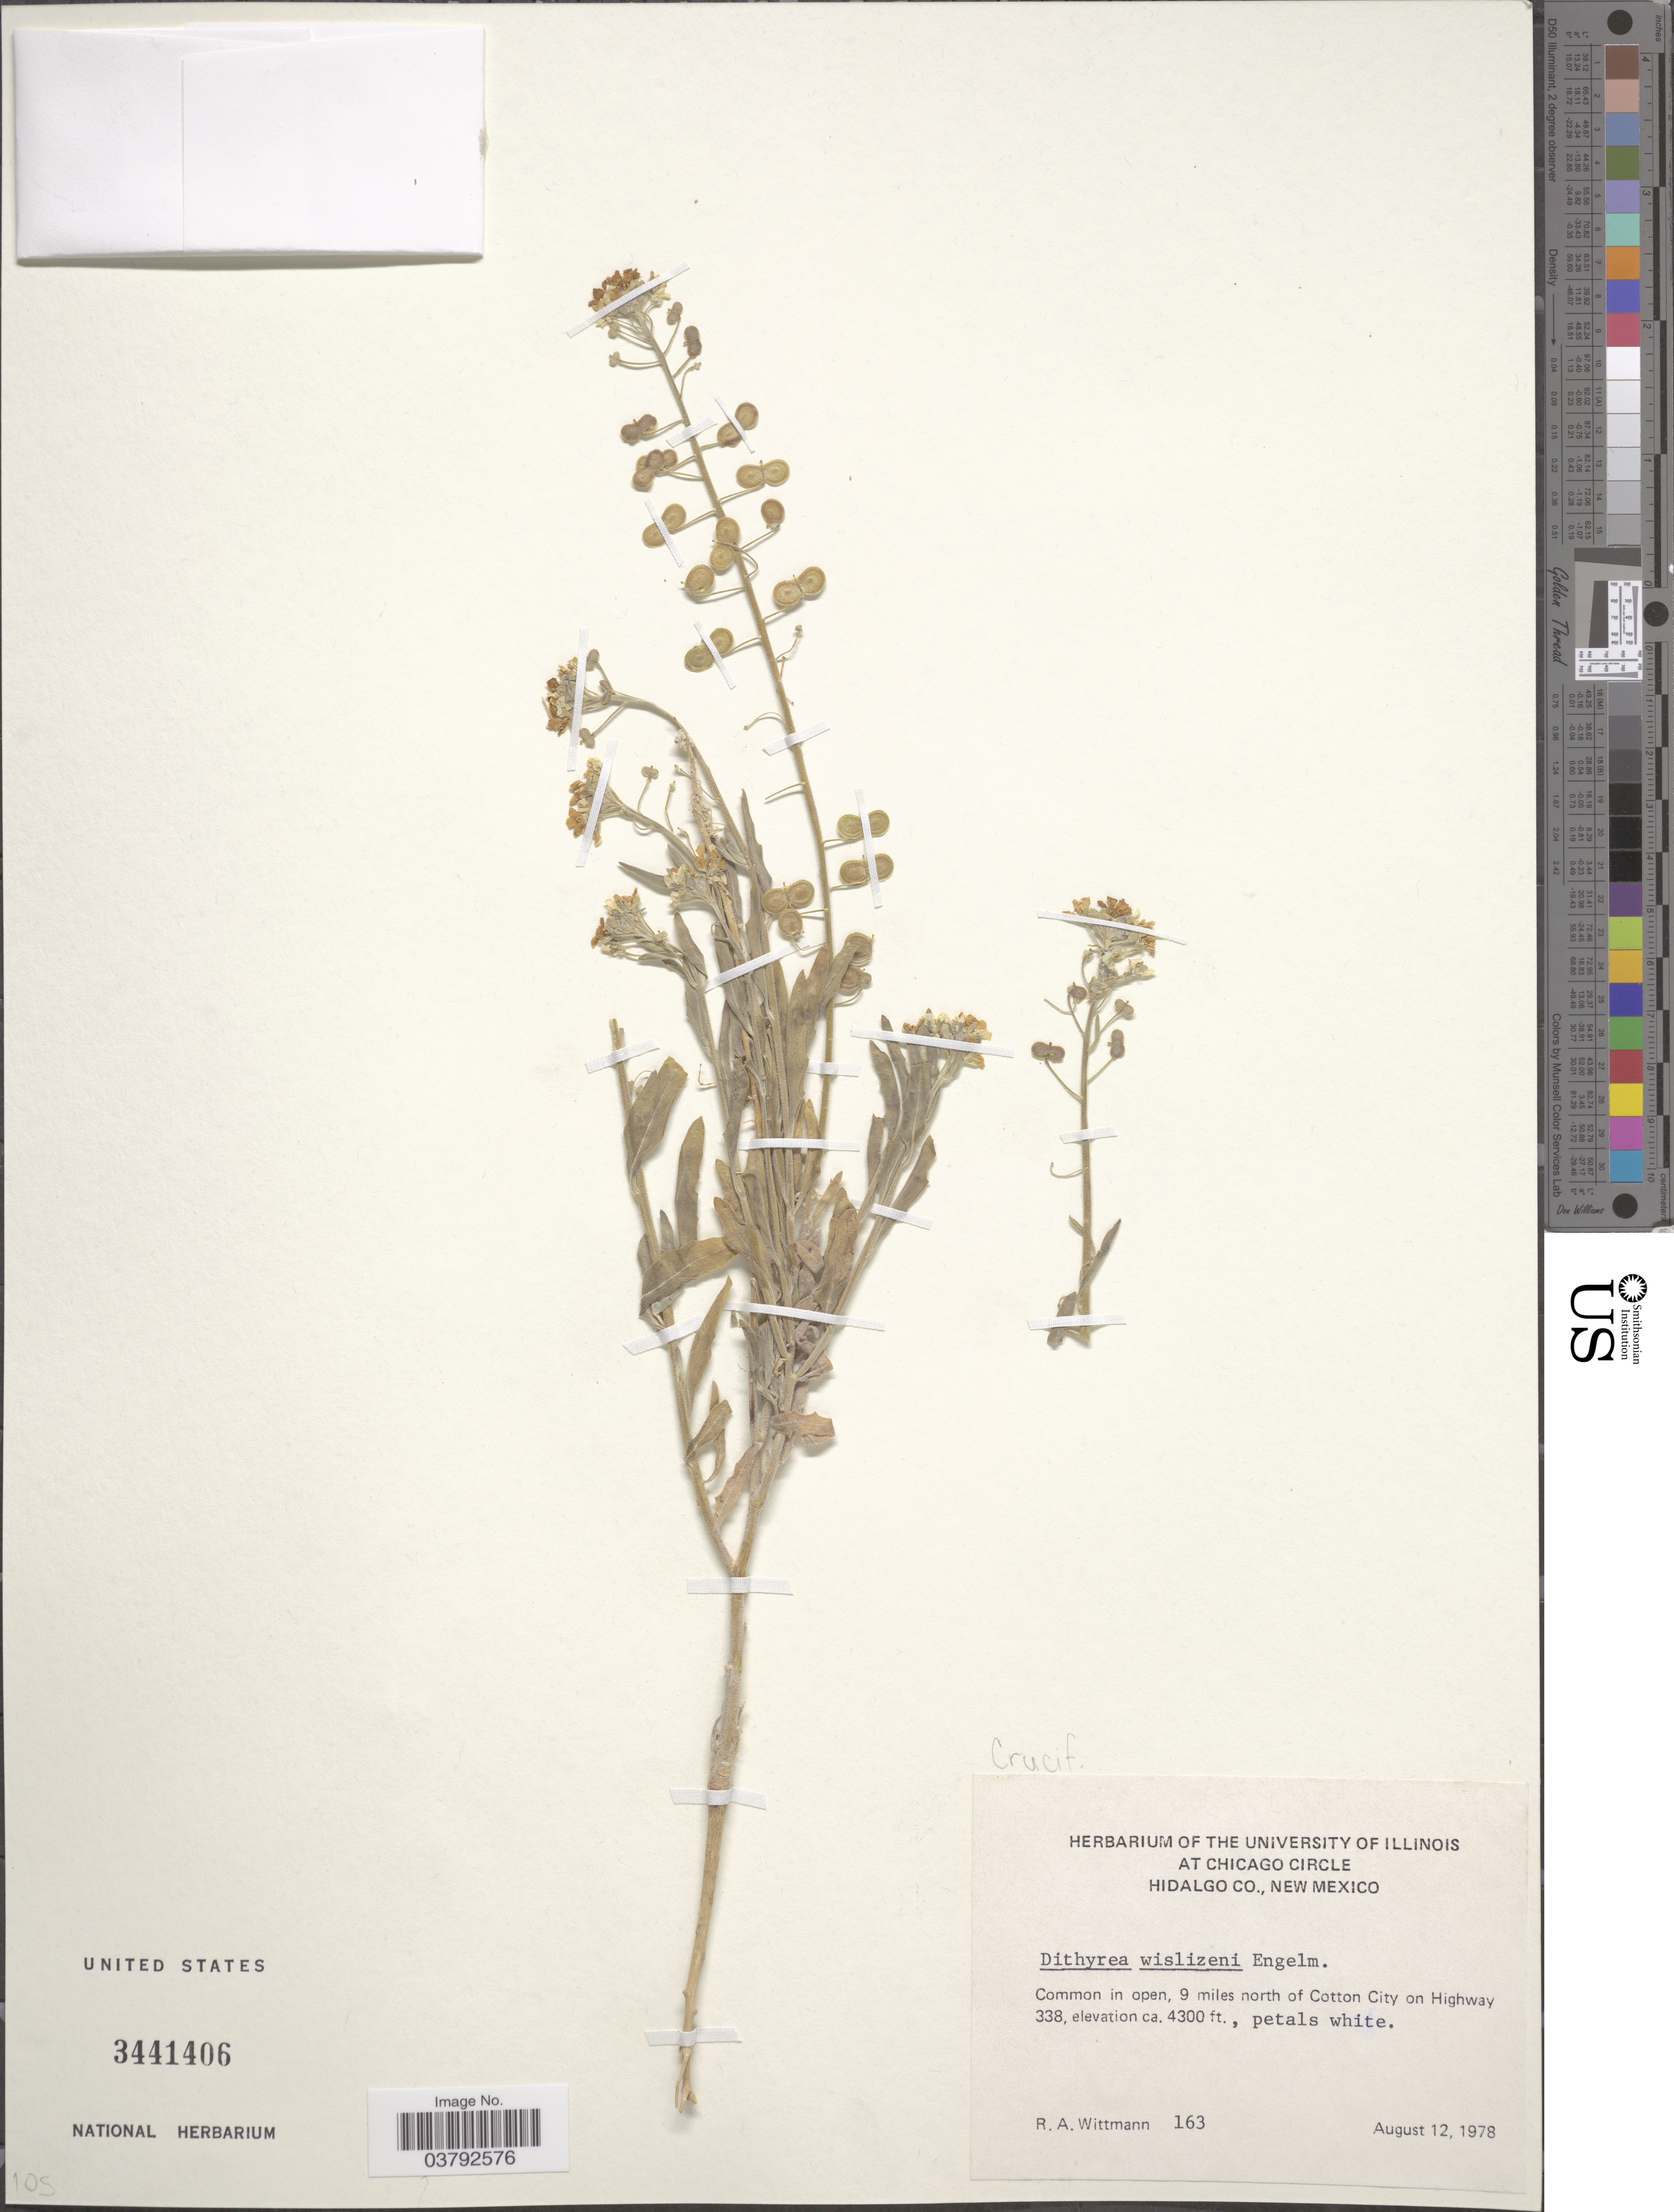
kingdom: Plantae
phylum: Tracheophyta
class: Magnoliopsida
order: Brassicales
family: Brassicaceae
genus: Dithyrea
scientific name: Dithyrea wislizeni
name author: Engelm.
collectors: R. Wittmann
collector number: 163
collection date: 1978-08-12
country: United States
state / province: New Mexico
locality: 9 miles north of Cotton City on Highway 338. Hidalgo Co.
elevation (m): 1311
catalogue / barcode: US 3441406